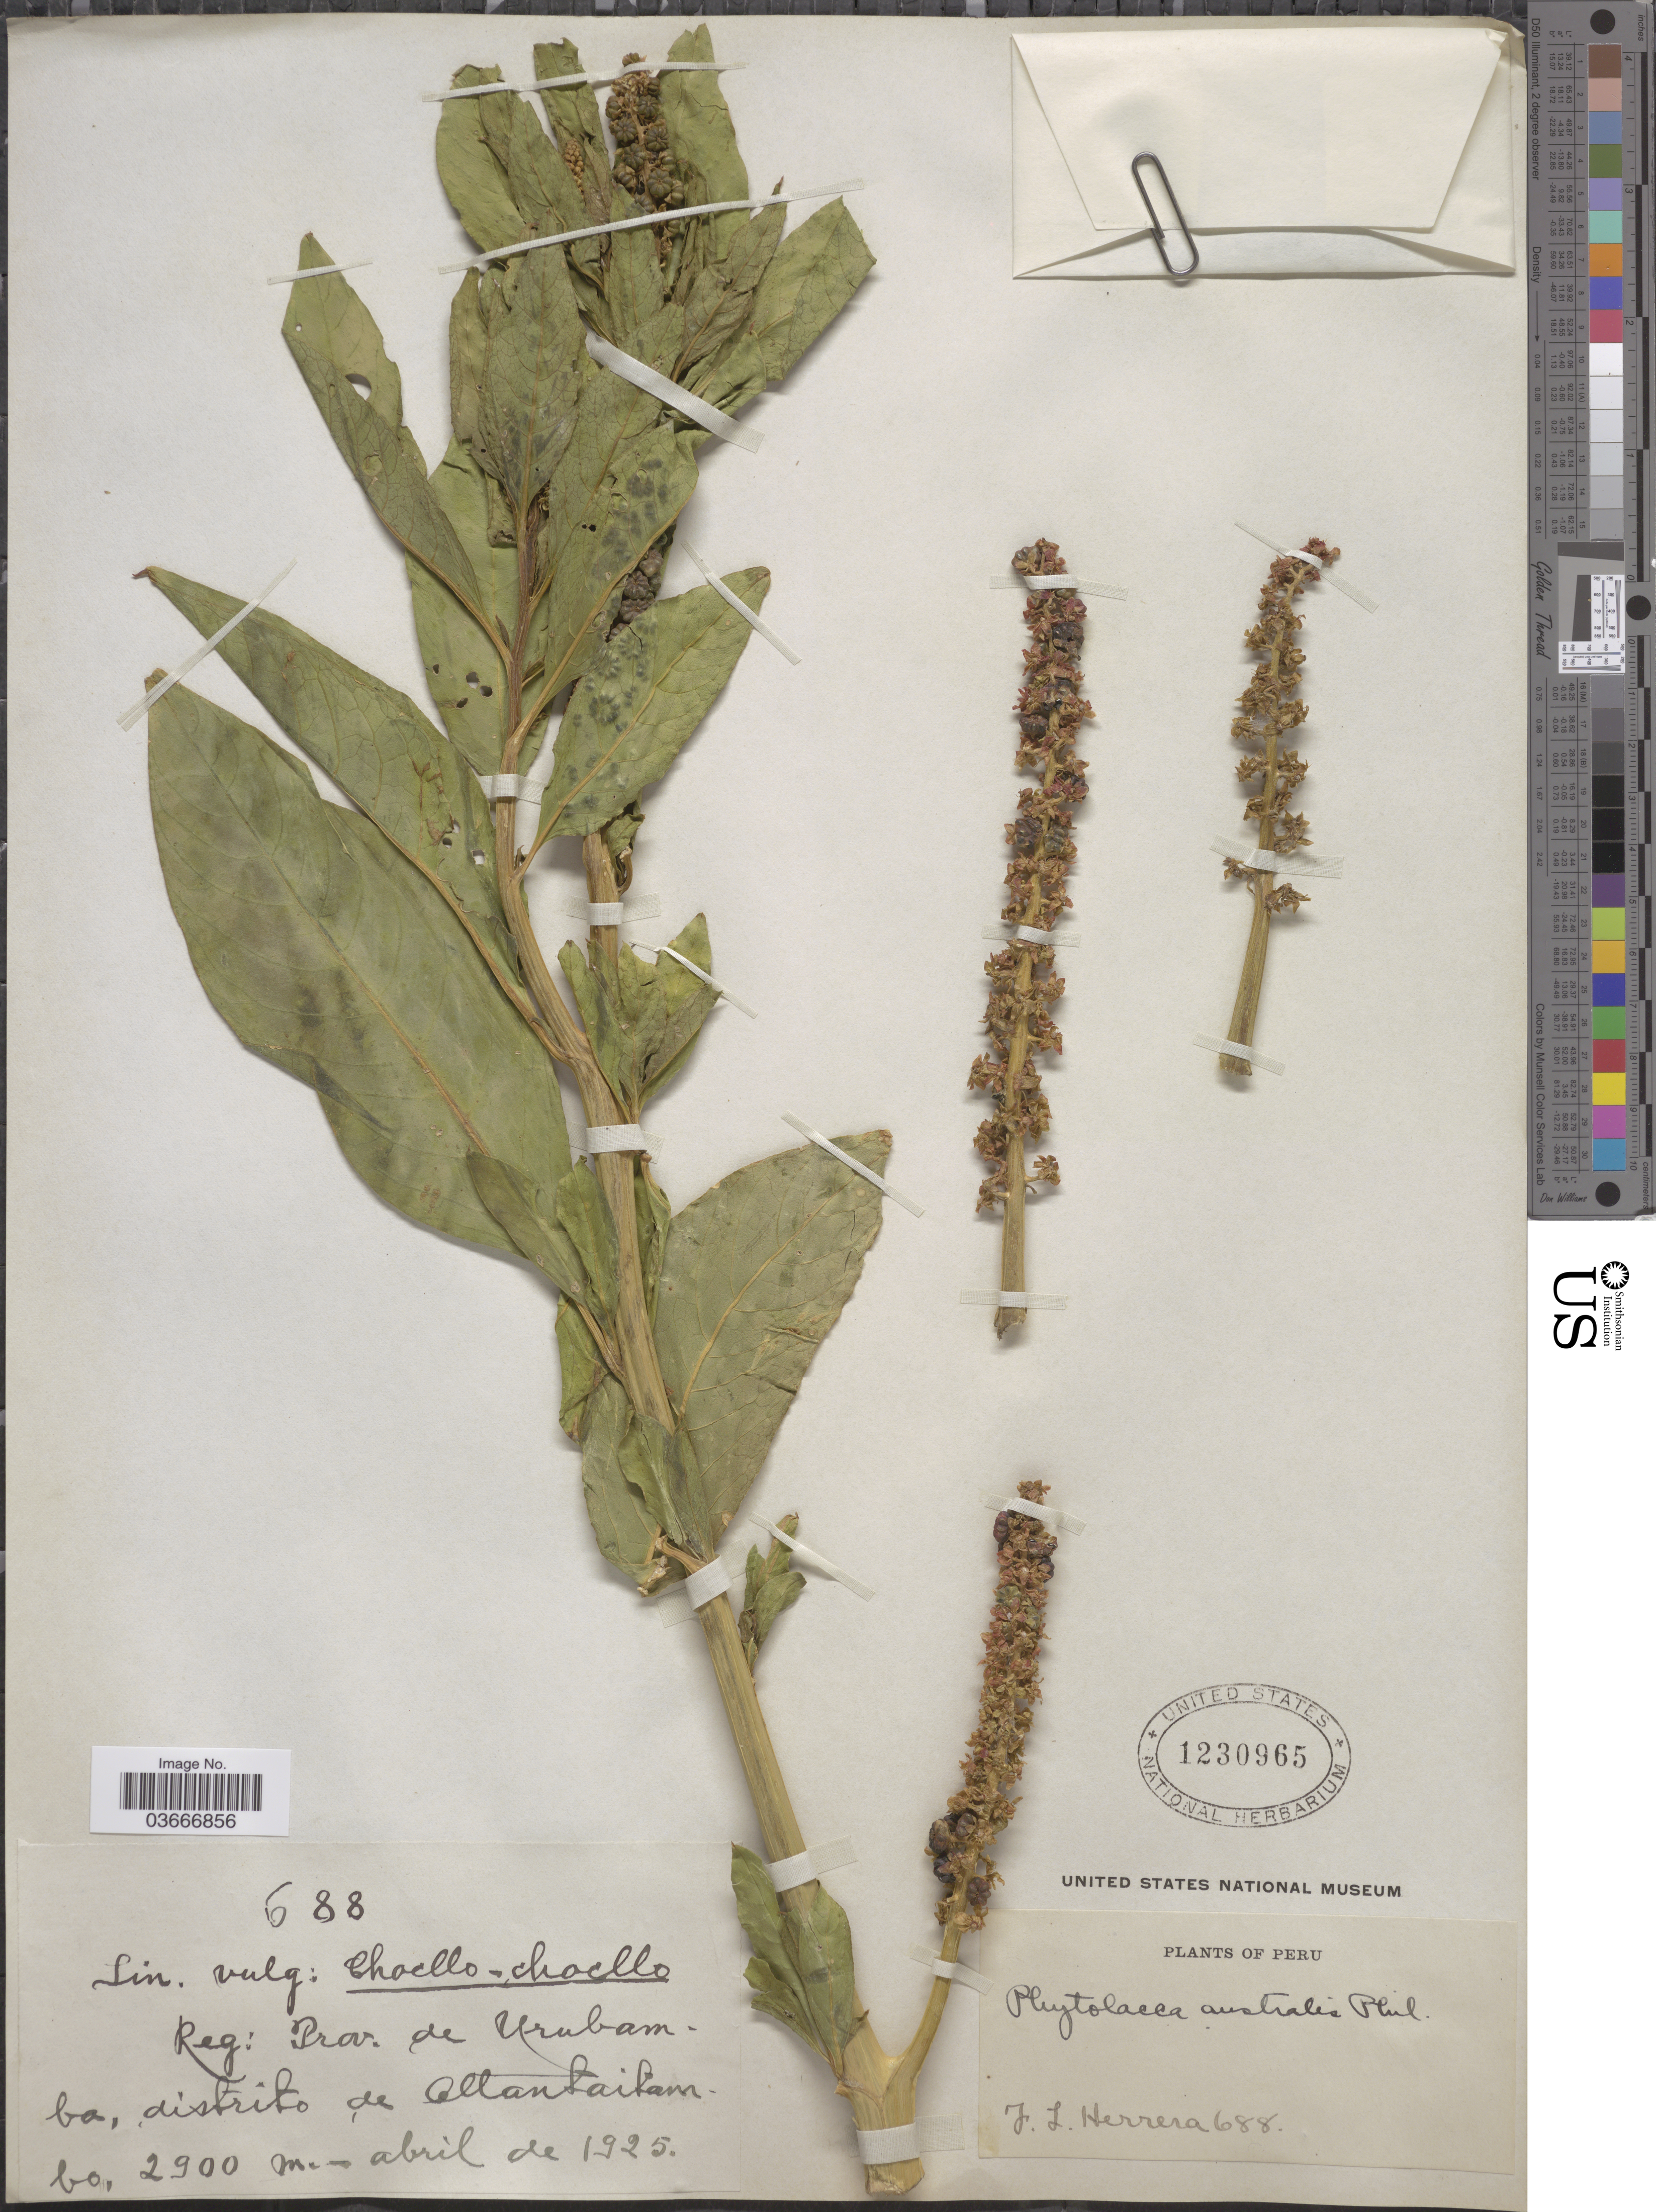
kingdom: Plantae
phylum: Tracheophyta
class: Magnoliopsida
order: Caryophyllales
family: Phytolaccaceae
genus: Phytolacca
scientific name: Phytolacca icosandra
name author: L.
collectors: J. L. Herrera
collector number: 688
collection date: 1925-04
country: Peru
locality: Reg: Prov. de Urubamba, distrito de Ollantaitambo.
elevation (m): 2900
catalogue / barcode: US 1230965